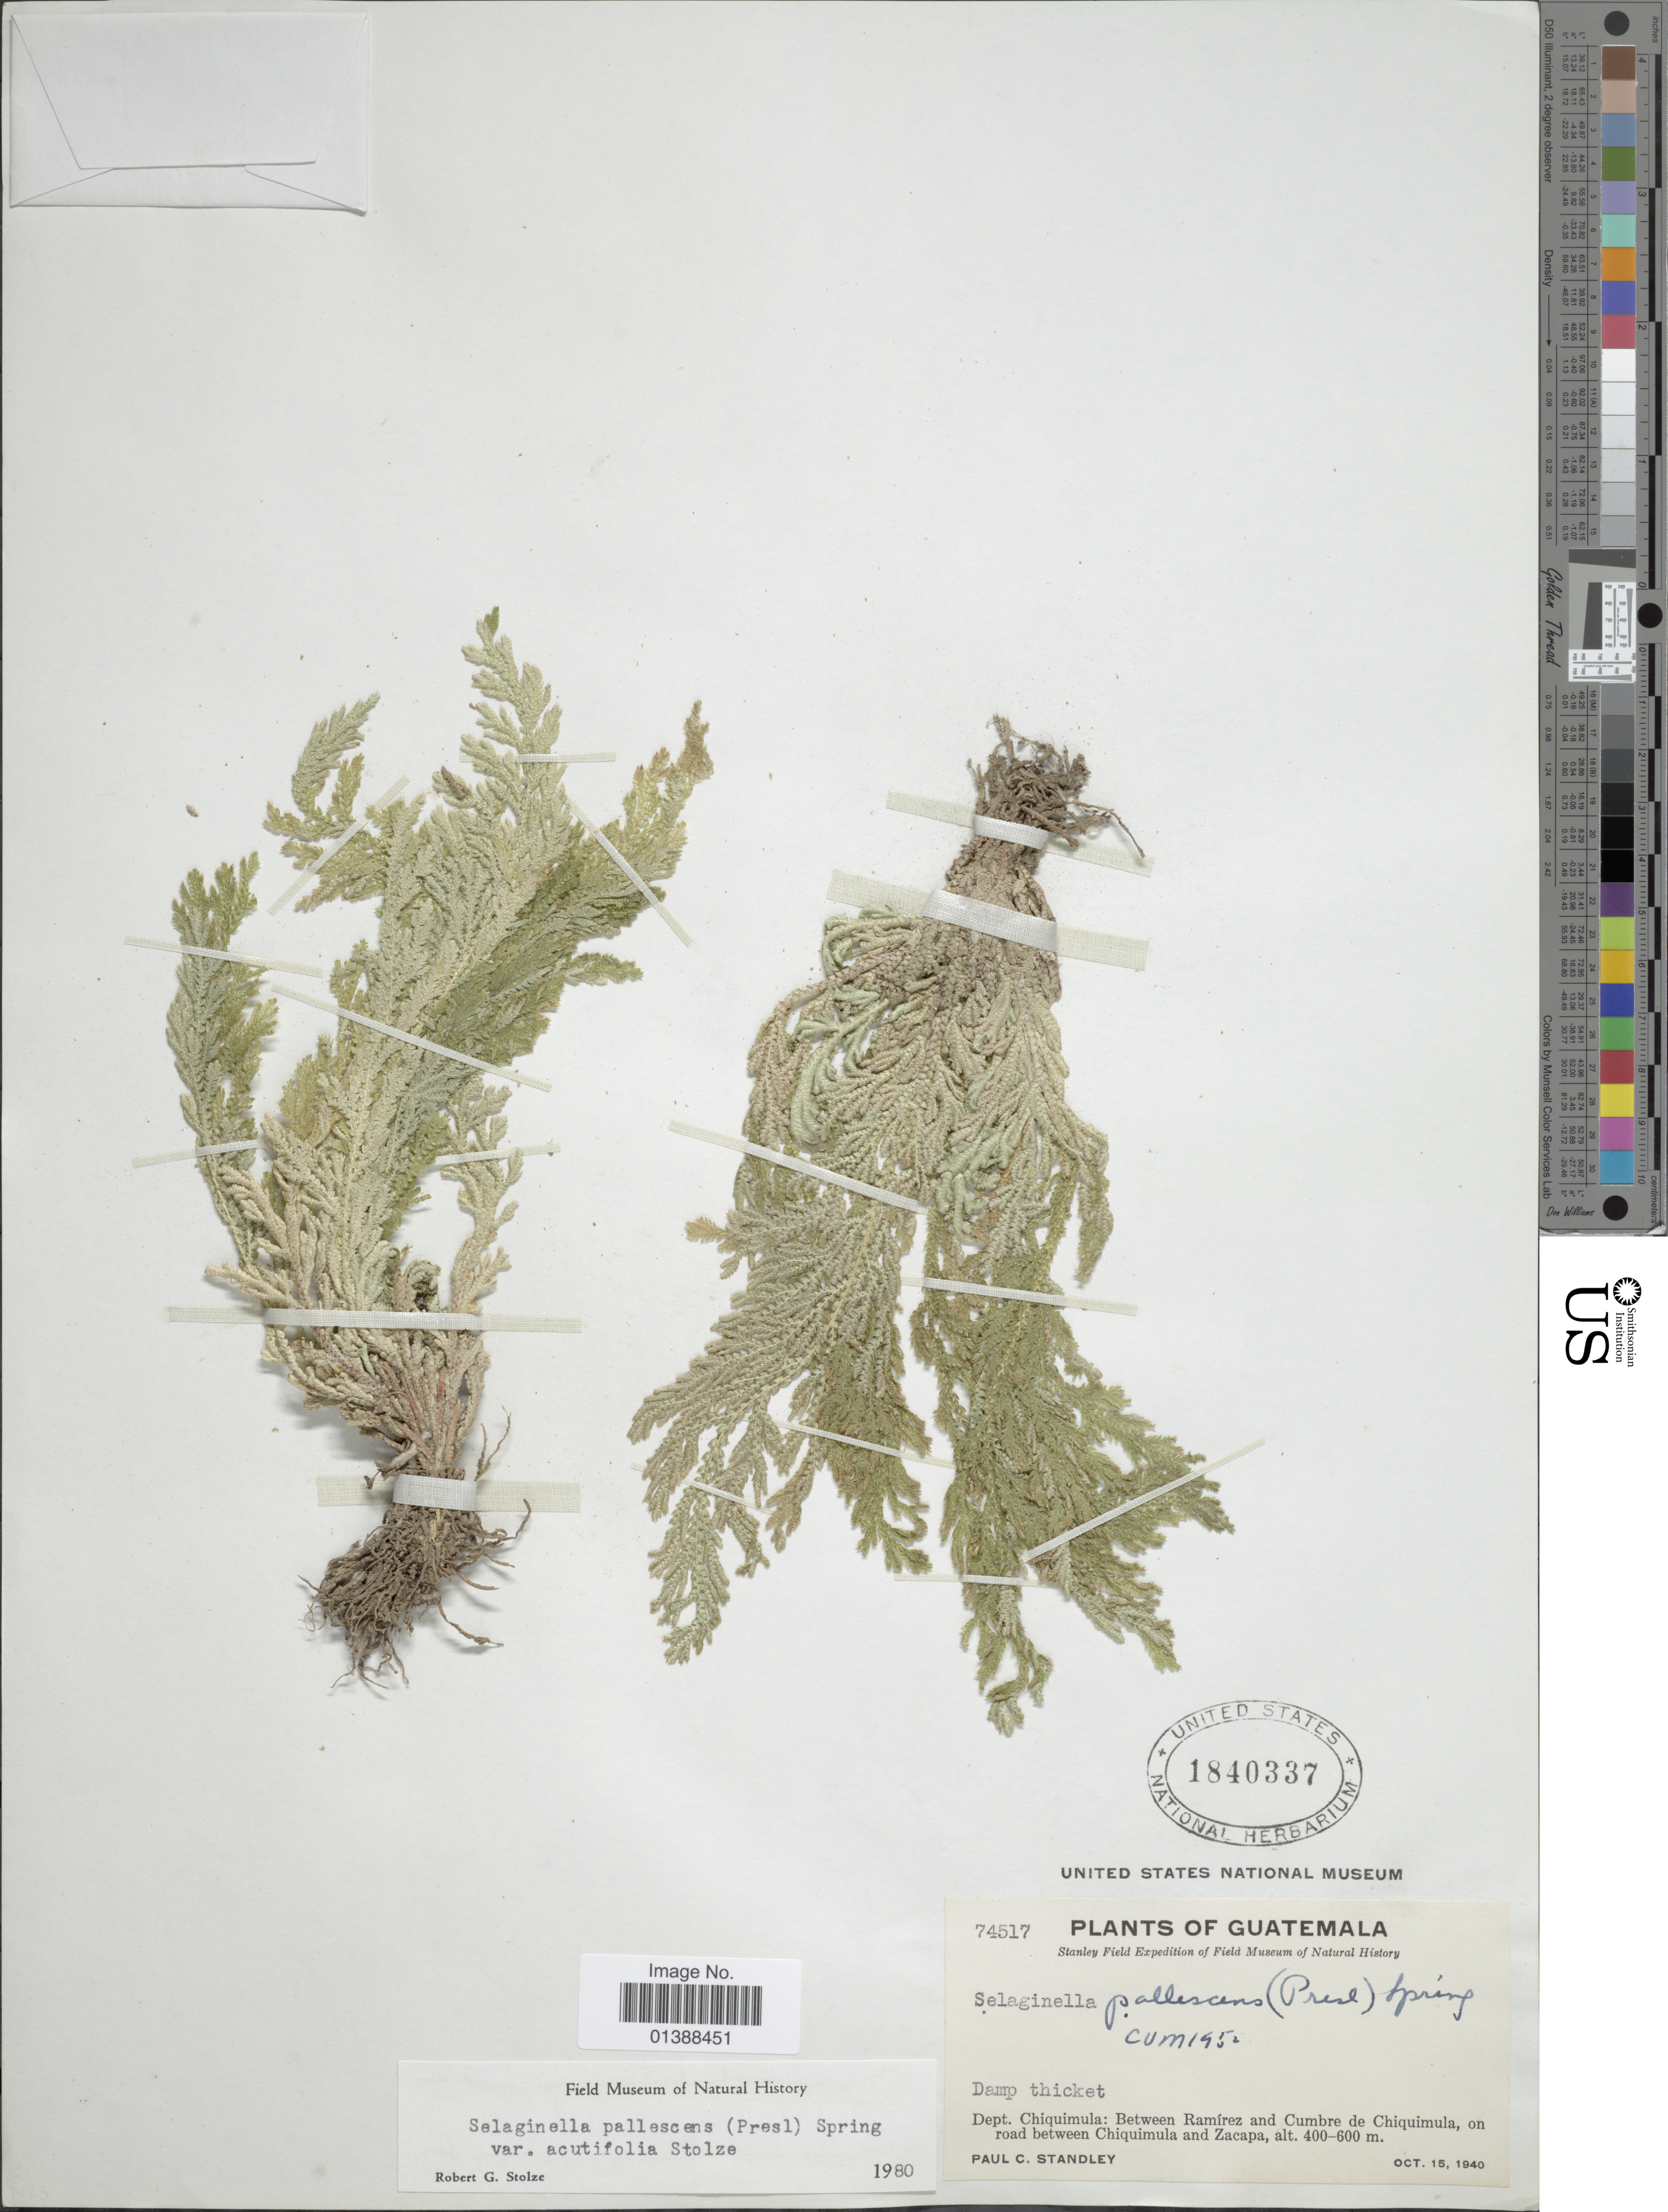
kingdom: Plantae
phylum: Tracheophyta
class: Lycopodiopsida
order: Selaginellales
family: Selaginellaceae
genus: Selaginella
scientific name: Selaginella pallescens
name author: (C. Presl) Spring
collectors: P. C. Standley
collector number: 74517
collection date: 1940-10-15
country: Guatemala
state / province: Chiquimula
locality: Between Ramírez and Cumbre de Chiquimula, on road between Chiquimula and Zacapa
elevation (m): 400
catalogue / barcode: US 1840337